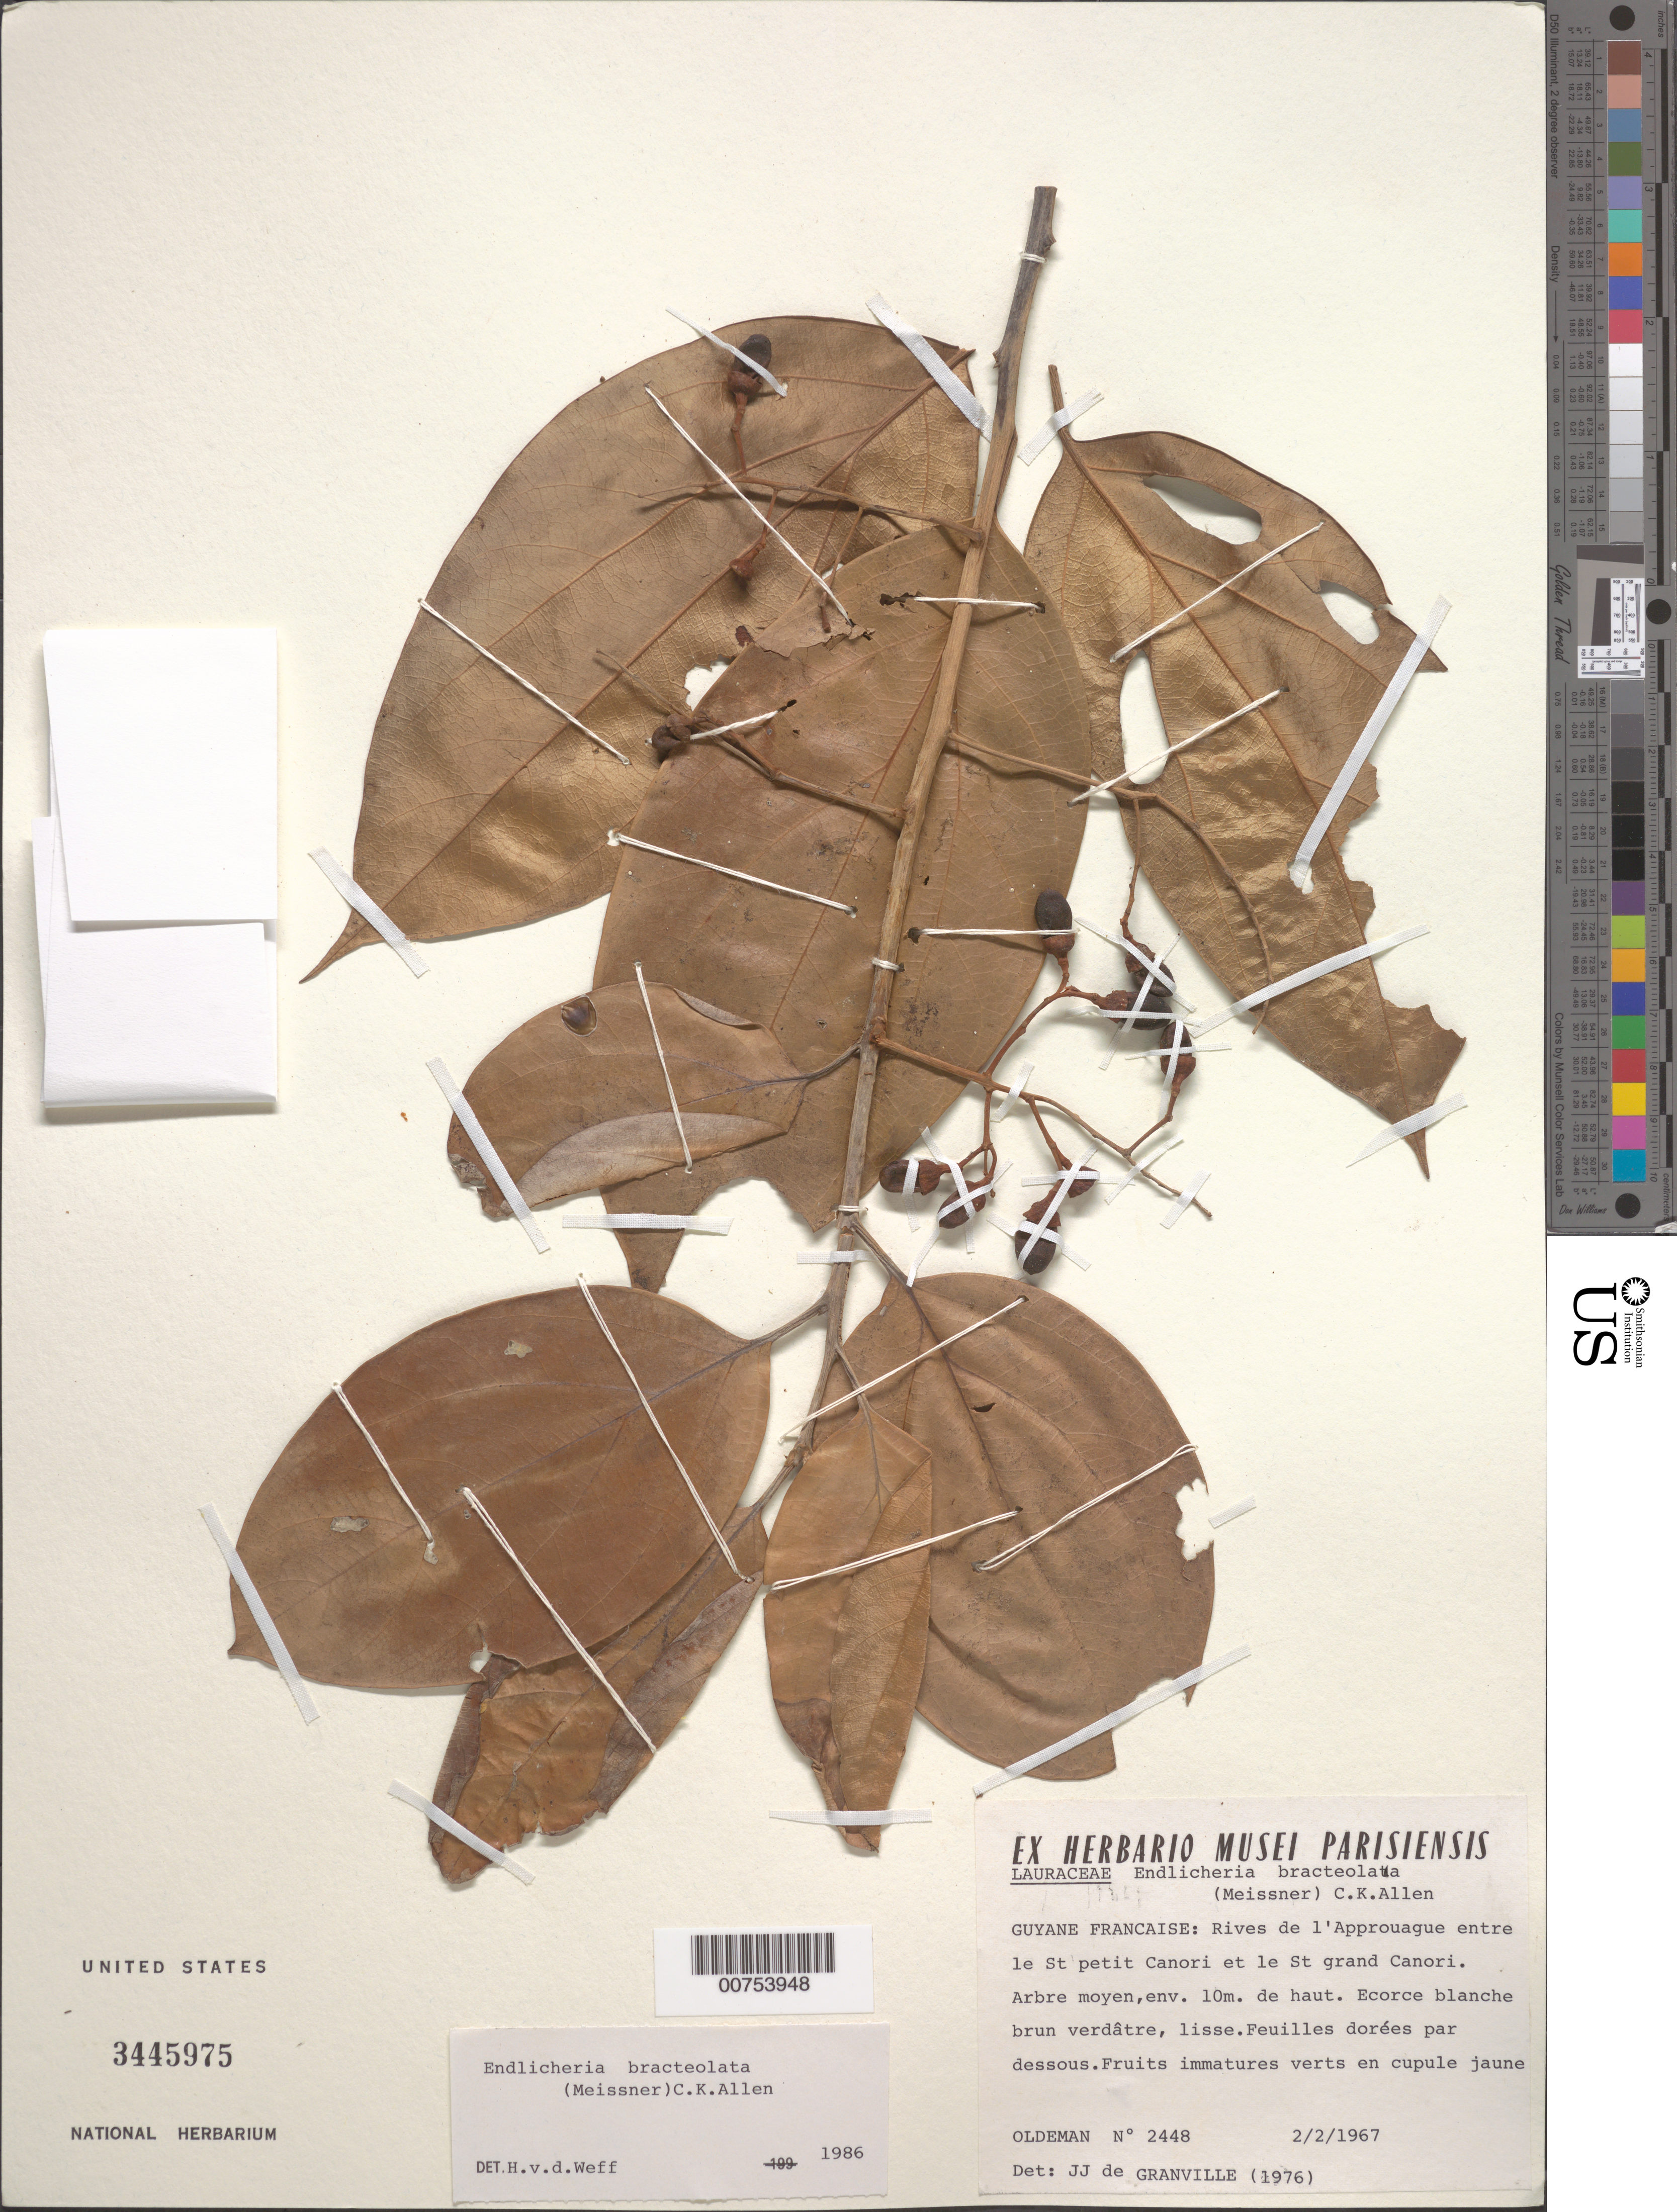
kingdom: Plantae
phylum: Tracheophyta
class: Magnoliopsida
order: Laurales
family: Lauraceae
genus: Endlicheria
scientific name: Endlicheria bracteolata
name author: (Meisn.) C.K. Allen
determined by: van der Werff, H., (MO), Missouri Botanical Garden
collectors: R. Oldeman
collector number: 2448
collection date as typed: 2-Feb-67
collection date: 1967-02-02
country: French Guiana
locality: Rives de l'Approuague entre le St petit Cañori & la St Grand Cañori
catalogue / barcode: US 3445975